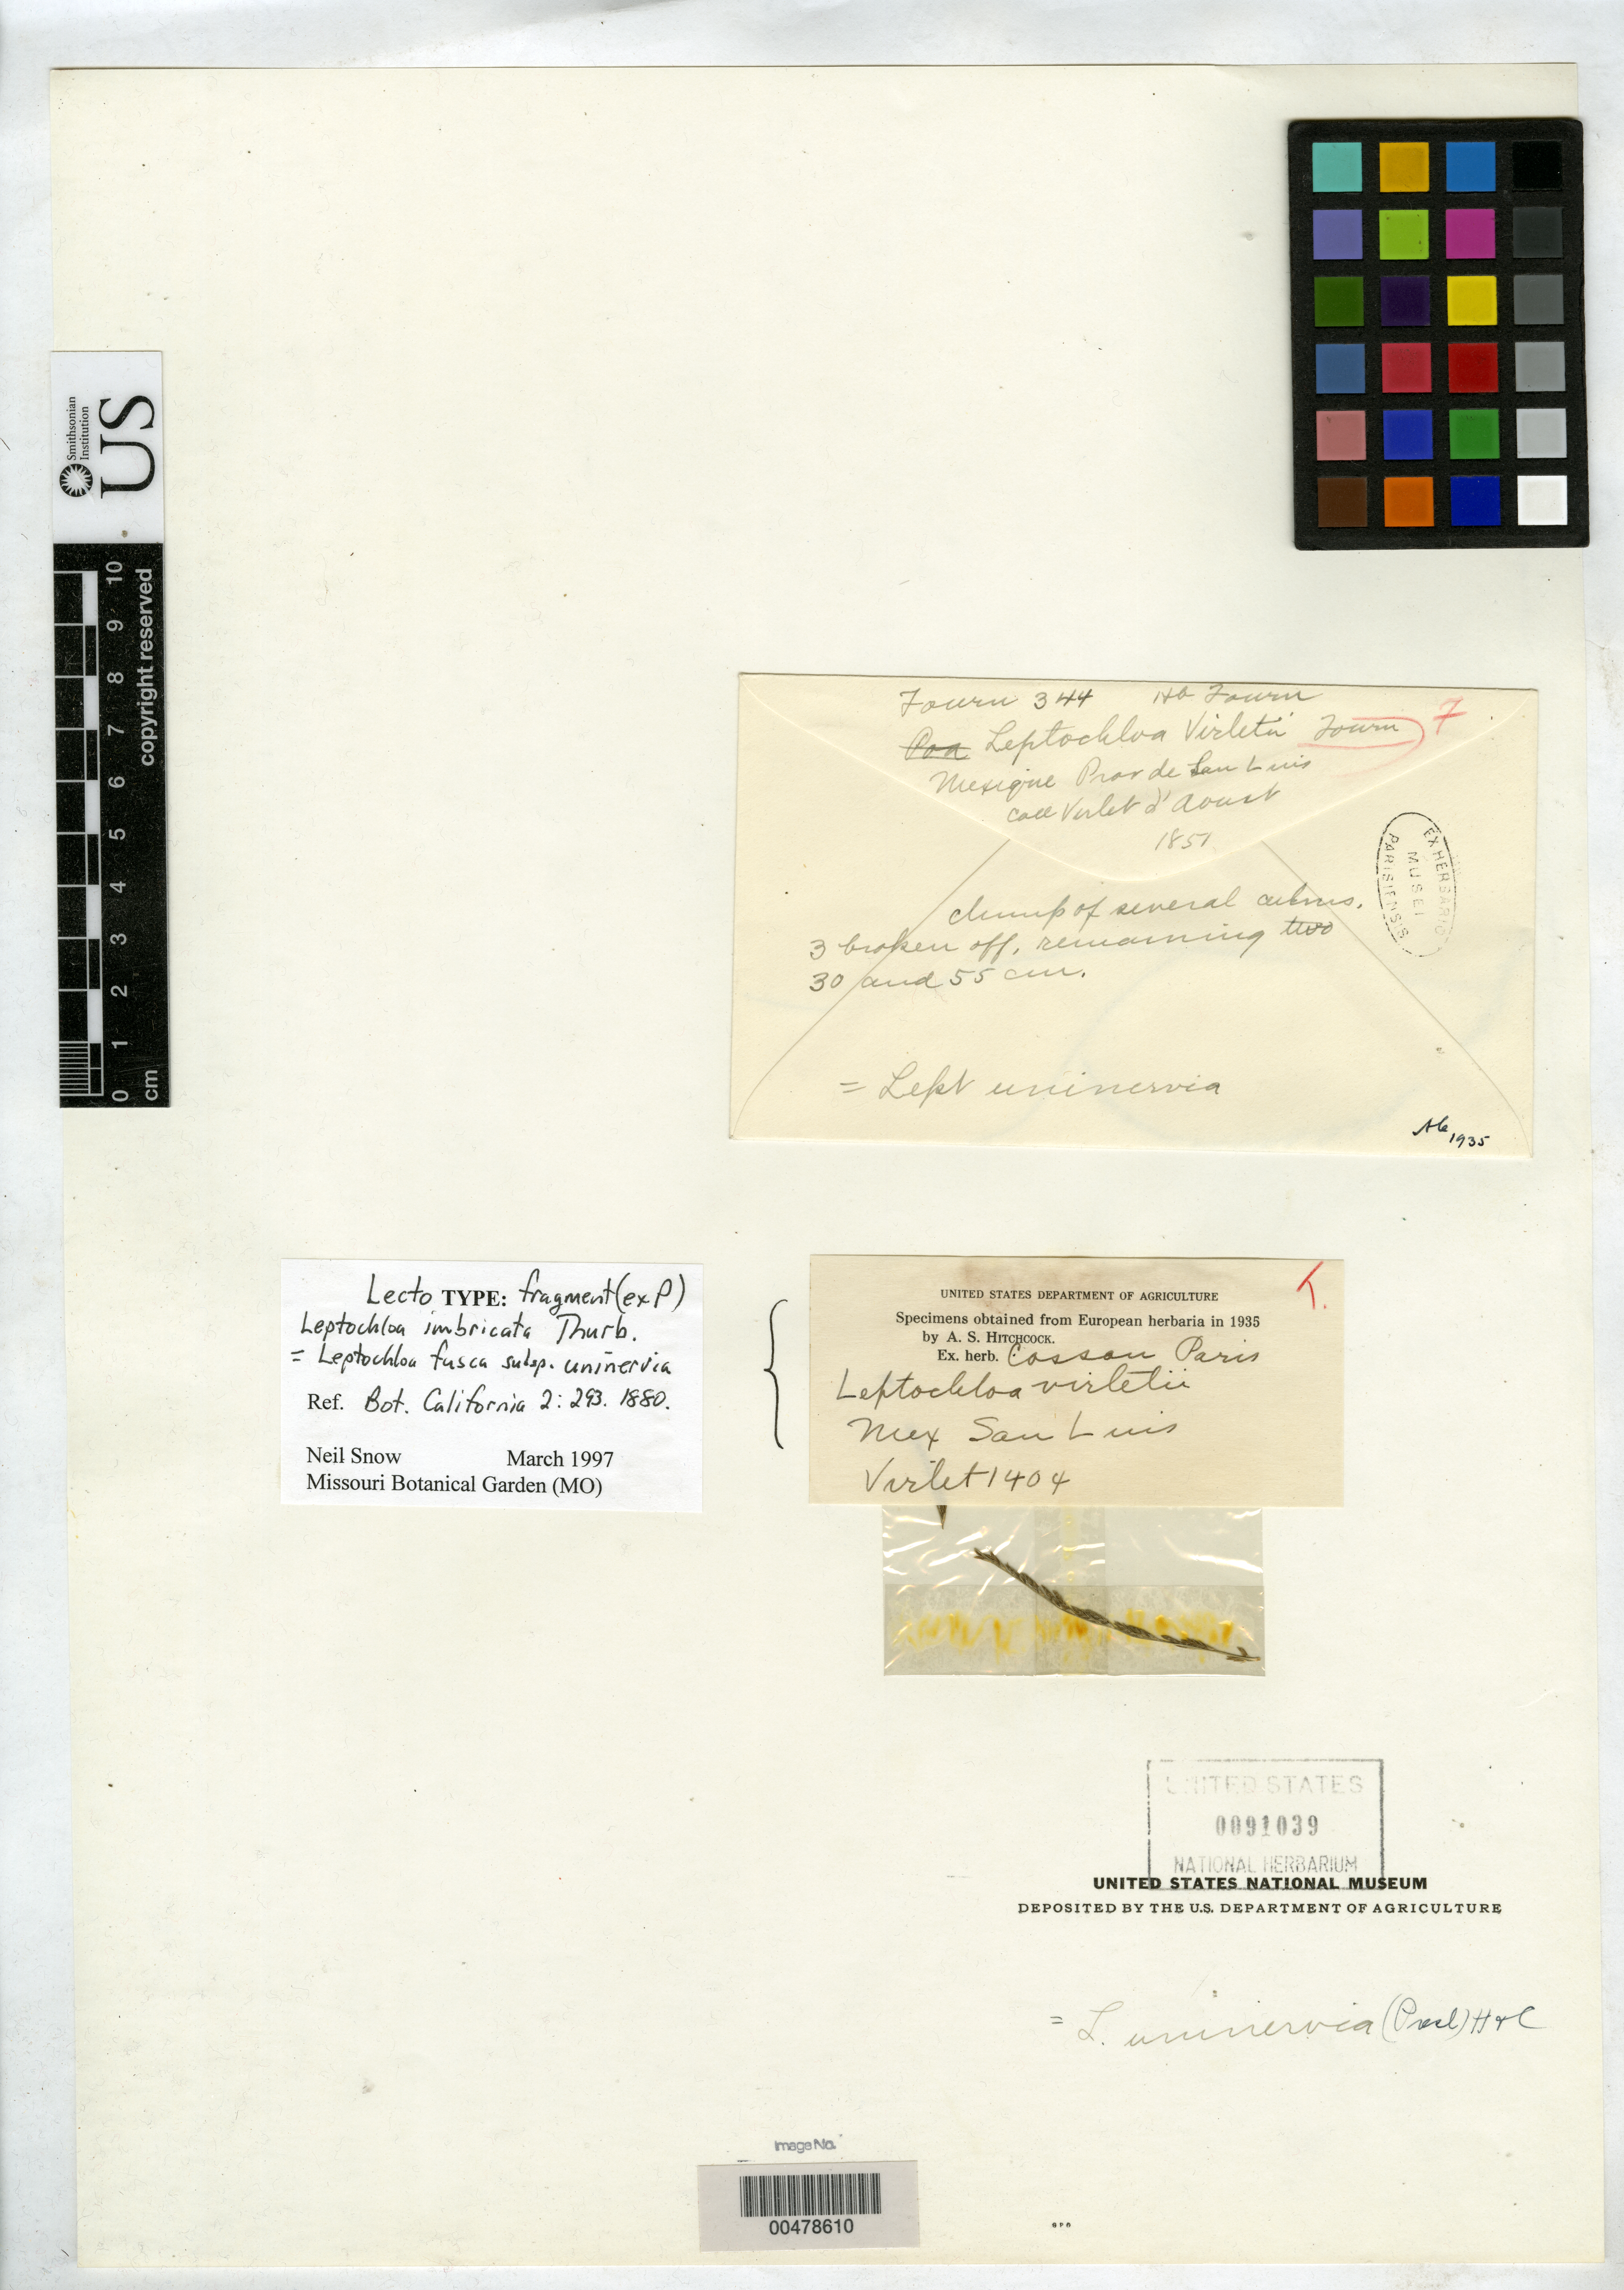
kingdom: Plantae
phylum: Tracheophyta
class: Liliopsida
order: Poales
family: Poaceae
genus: Leptochloa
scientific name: Leptochloa virletii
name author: E. Fourn.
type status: Type Fragment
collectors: M. Virlet d'Aoust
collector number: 1404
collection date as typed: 1851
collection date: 1851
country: Mexico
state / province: San Luis Potosi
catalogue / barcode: US 91039